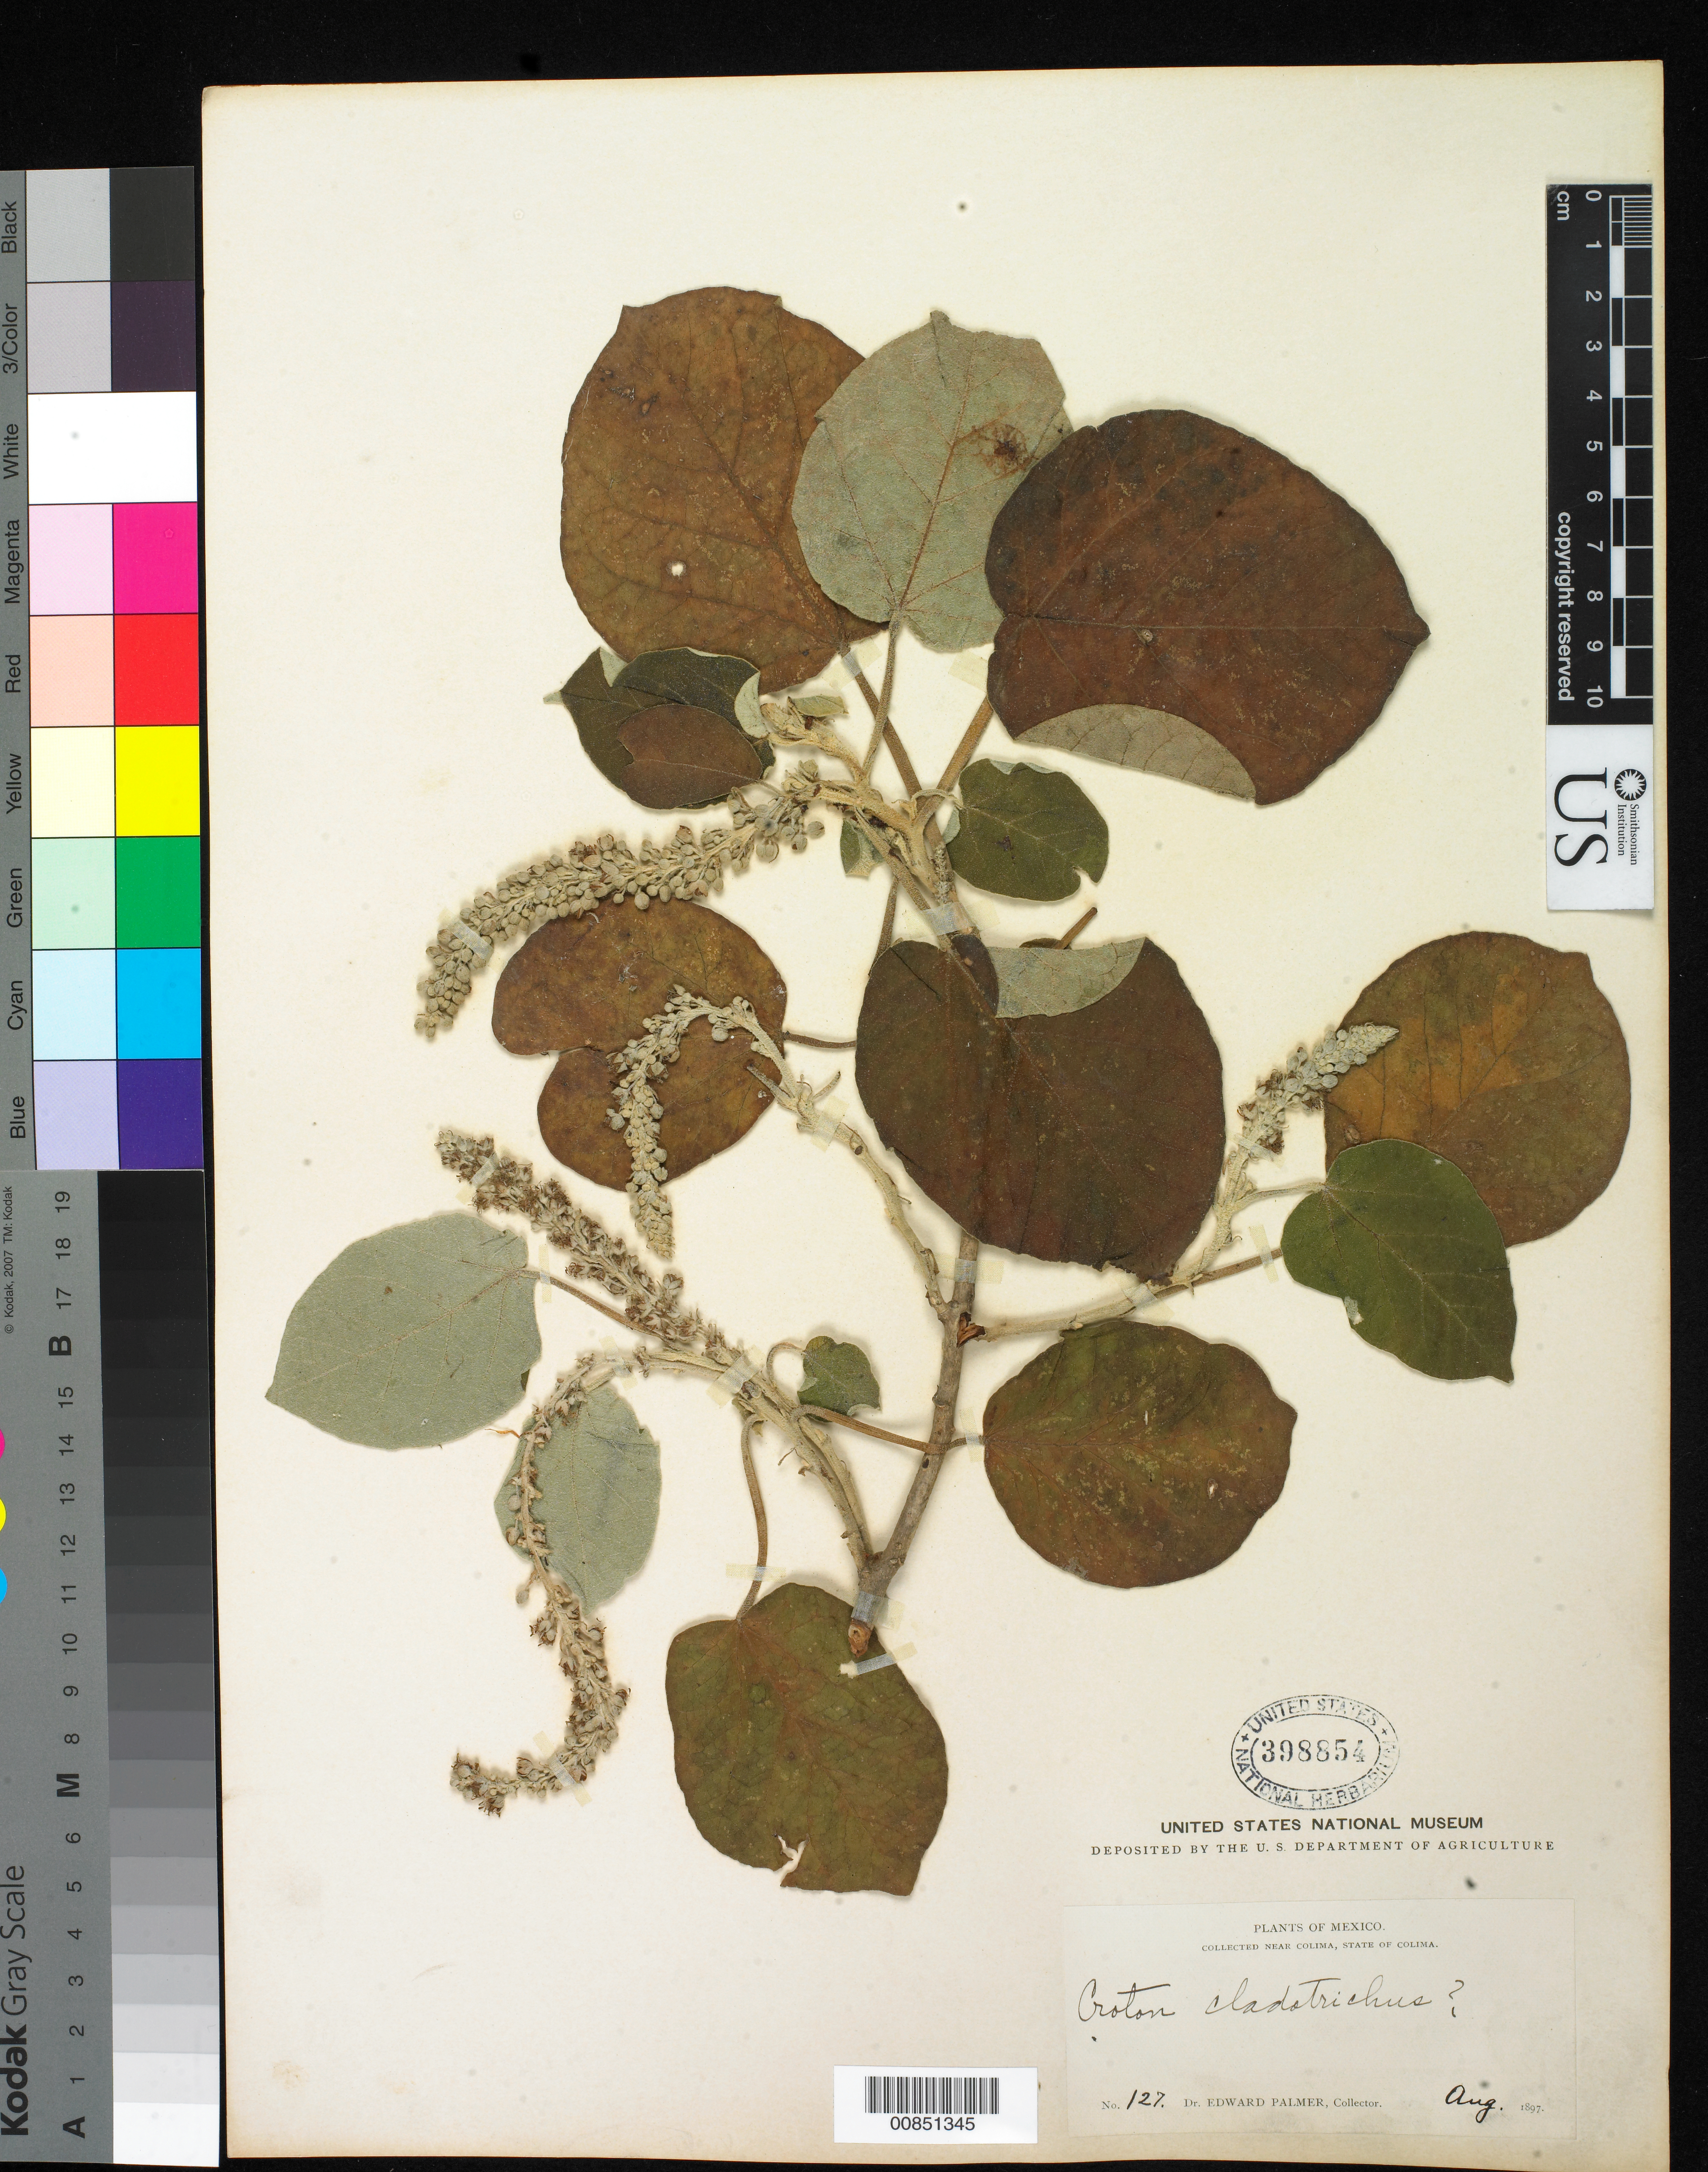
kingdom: Plantae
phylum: Tracheophyta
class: Magnoliopsida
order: Malpighiales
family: Euphorbiaceae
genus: Croton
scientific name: Croton cladotrichus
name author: Müll. Arg.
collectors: E. Palmer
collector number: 127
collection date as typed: Aug 1897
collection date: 1897-08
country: Mexico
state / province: Colima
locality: Near Colima, Colima.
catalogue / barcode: US 398854